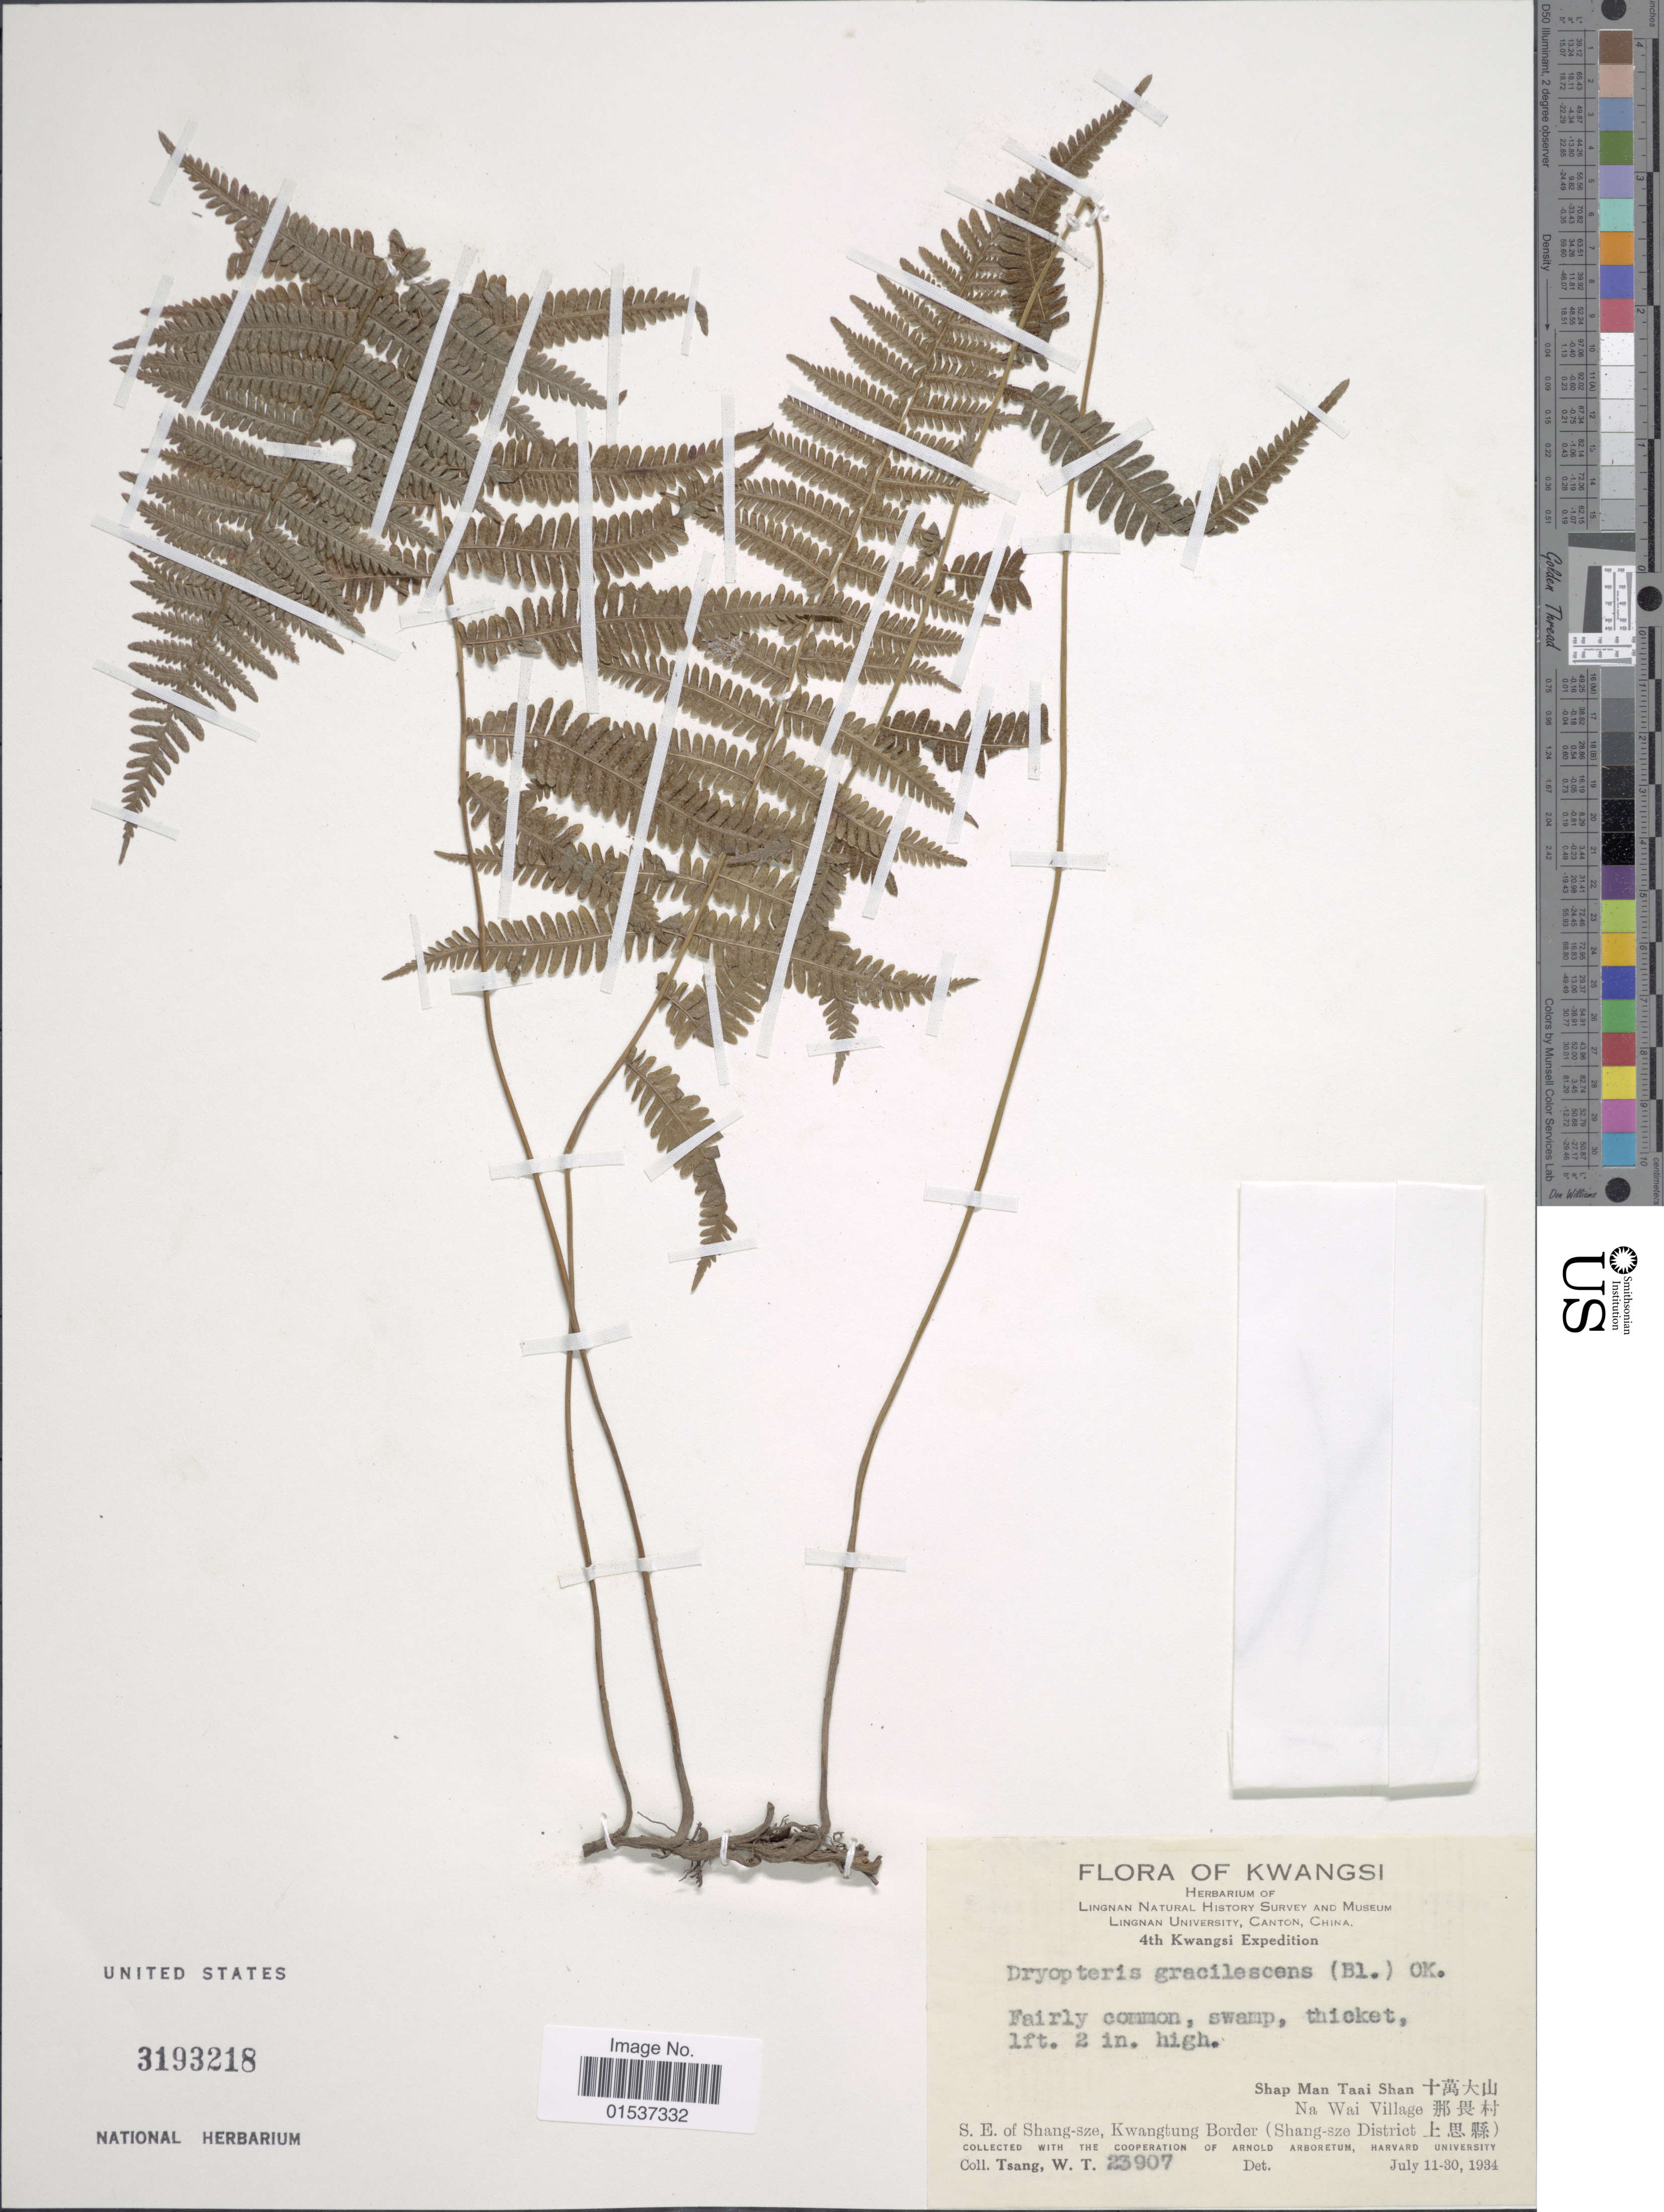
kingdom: Plantae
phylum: Tracheophyta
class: Polypodiopsida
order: Polypodiales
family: Thelypteridaceae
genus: Metathelypteris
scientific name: Metathelypteris gracilescens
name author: (Blume) Ching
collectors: W. T. Tsang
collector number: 23907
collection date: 1934-07-11/1934-07-30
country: China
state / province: Guangxi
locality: Kwangsi, Shap Man Taai Shan X, Na Wai Village X. S.E. of Shang-sze, Kwangtung Border (Shang-sze District X).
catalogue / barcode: US 3193218